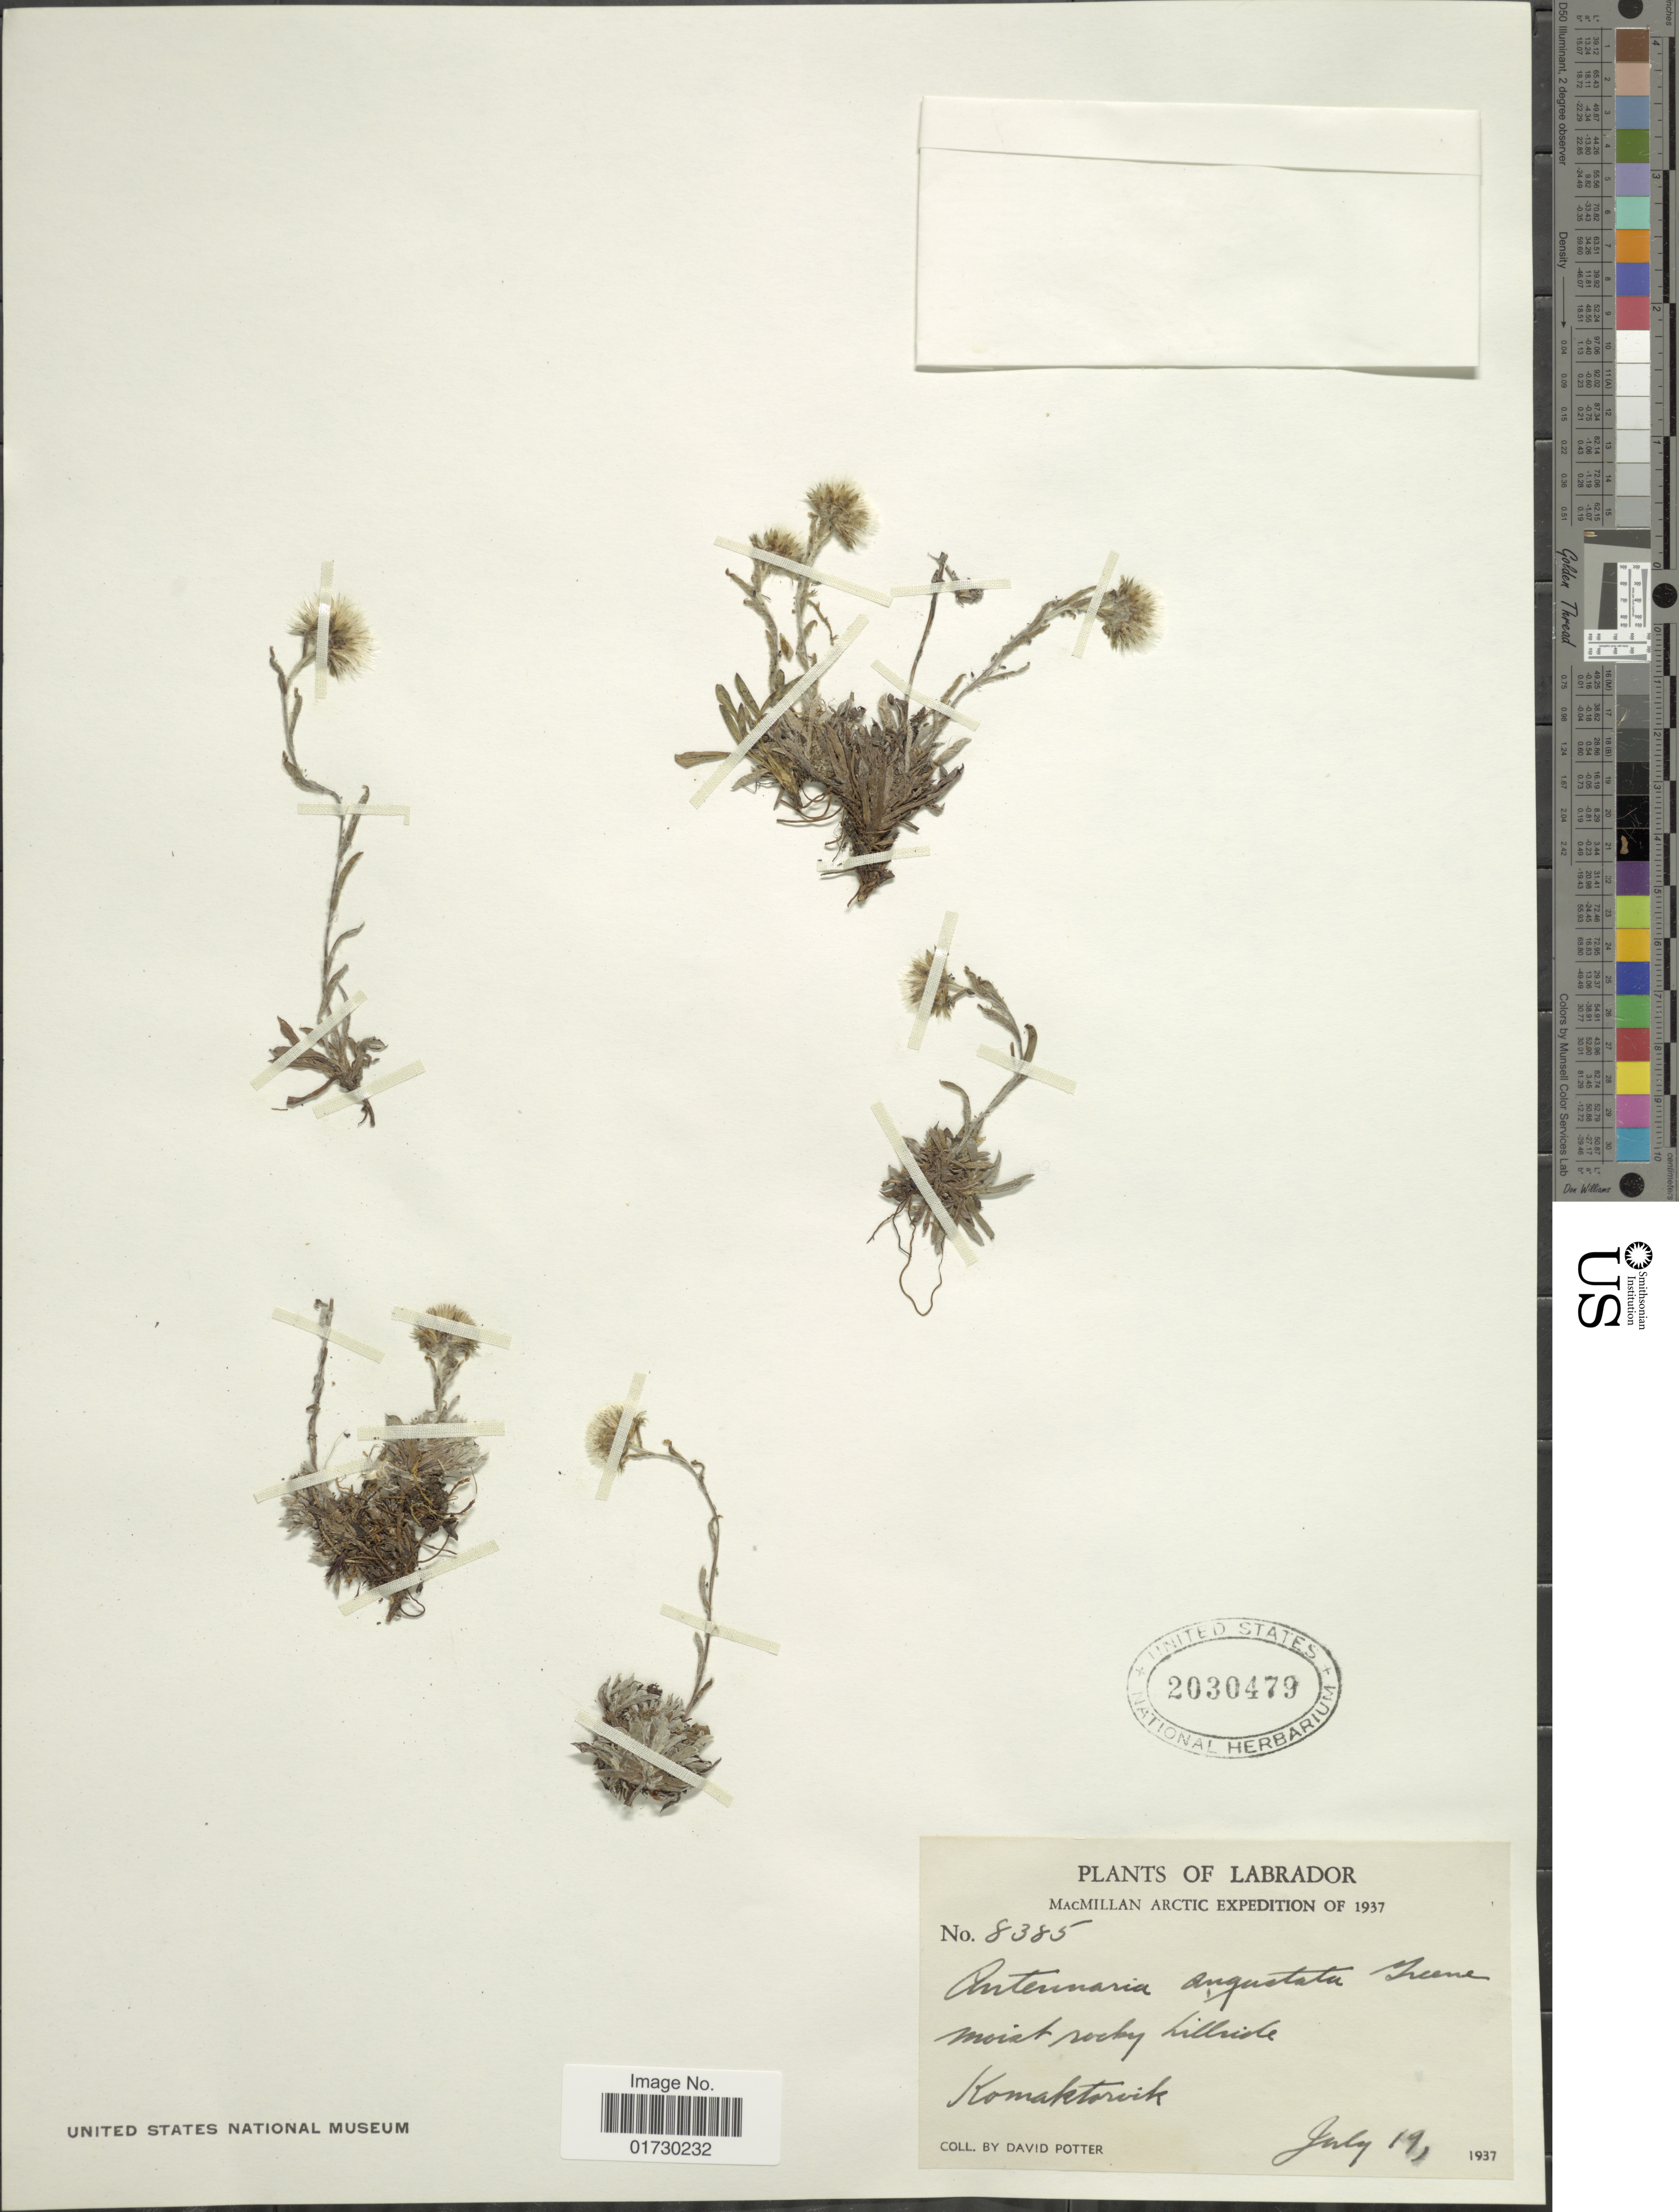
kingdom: Plantae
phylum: Tracheophyta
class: Magnoliopsida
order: Asterales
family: Asteraceae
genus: Antennaria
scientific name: Antennaria angustata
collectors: D. Potter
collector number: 8385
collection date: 1937-07-19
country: Canada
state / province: Newfoundland and Labrador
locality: Moist rocky hillside, Komaktorvik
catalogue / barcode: US 2030479